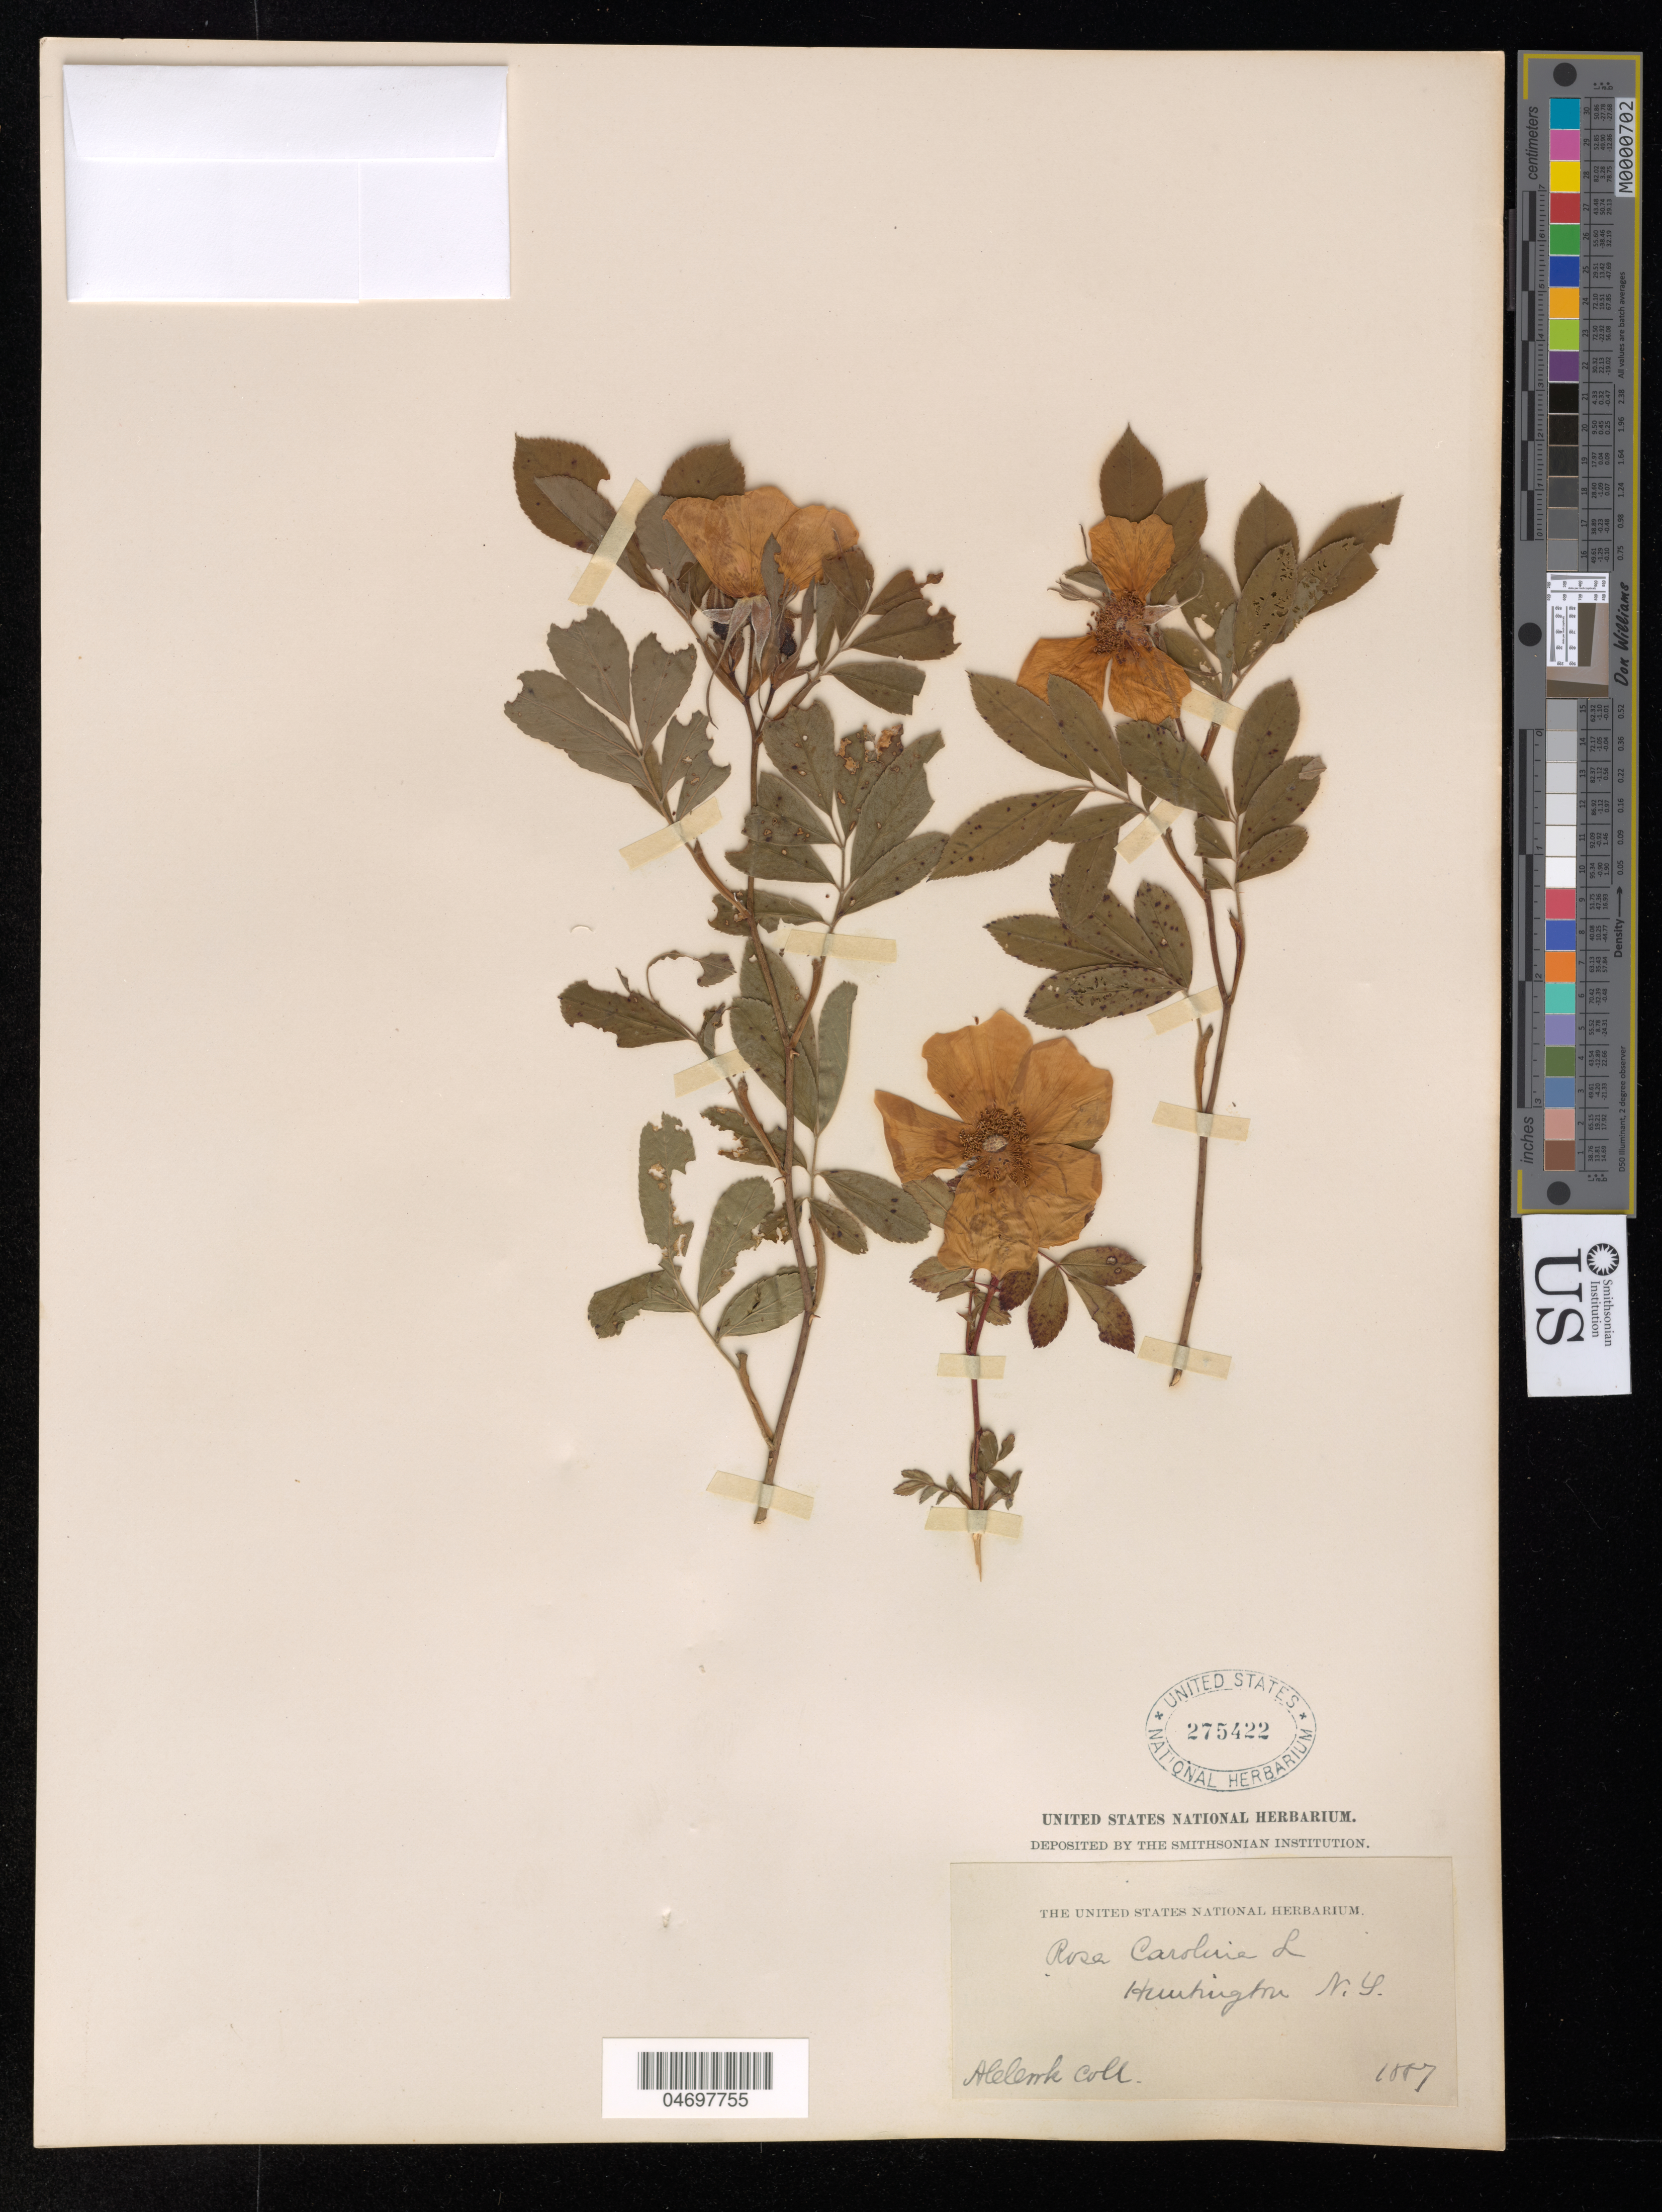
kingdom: Plantae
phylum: Tracheophyta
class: Magnoliopsida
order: Rosales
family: Rosaceae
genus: Rosa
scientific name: Rosa carolina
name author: L.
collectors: -. Helenk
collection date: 1887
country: United States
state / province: New York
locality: Huntington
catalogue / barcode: US 275422